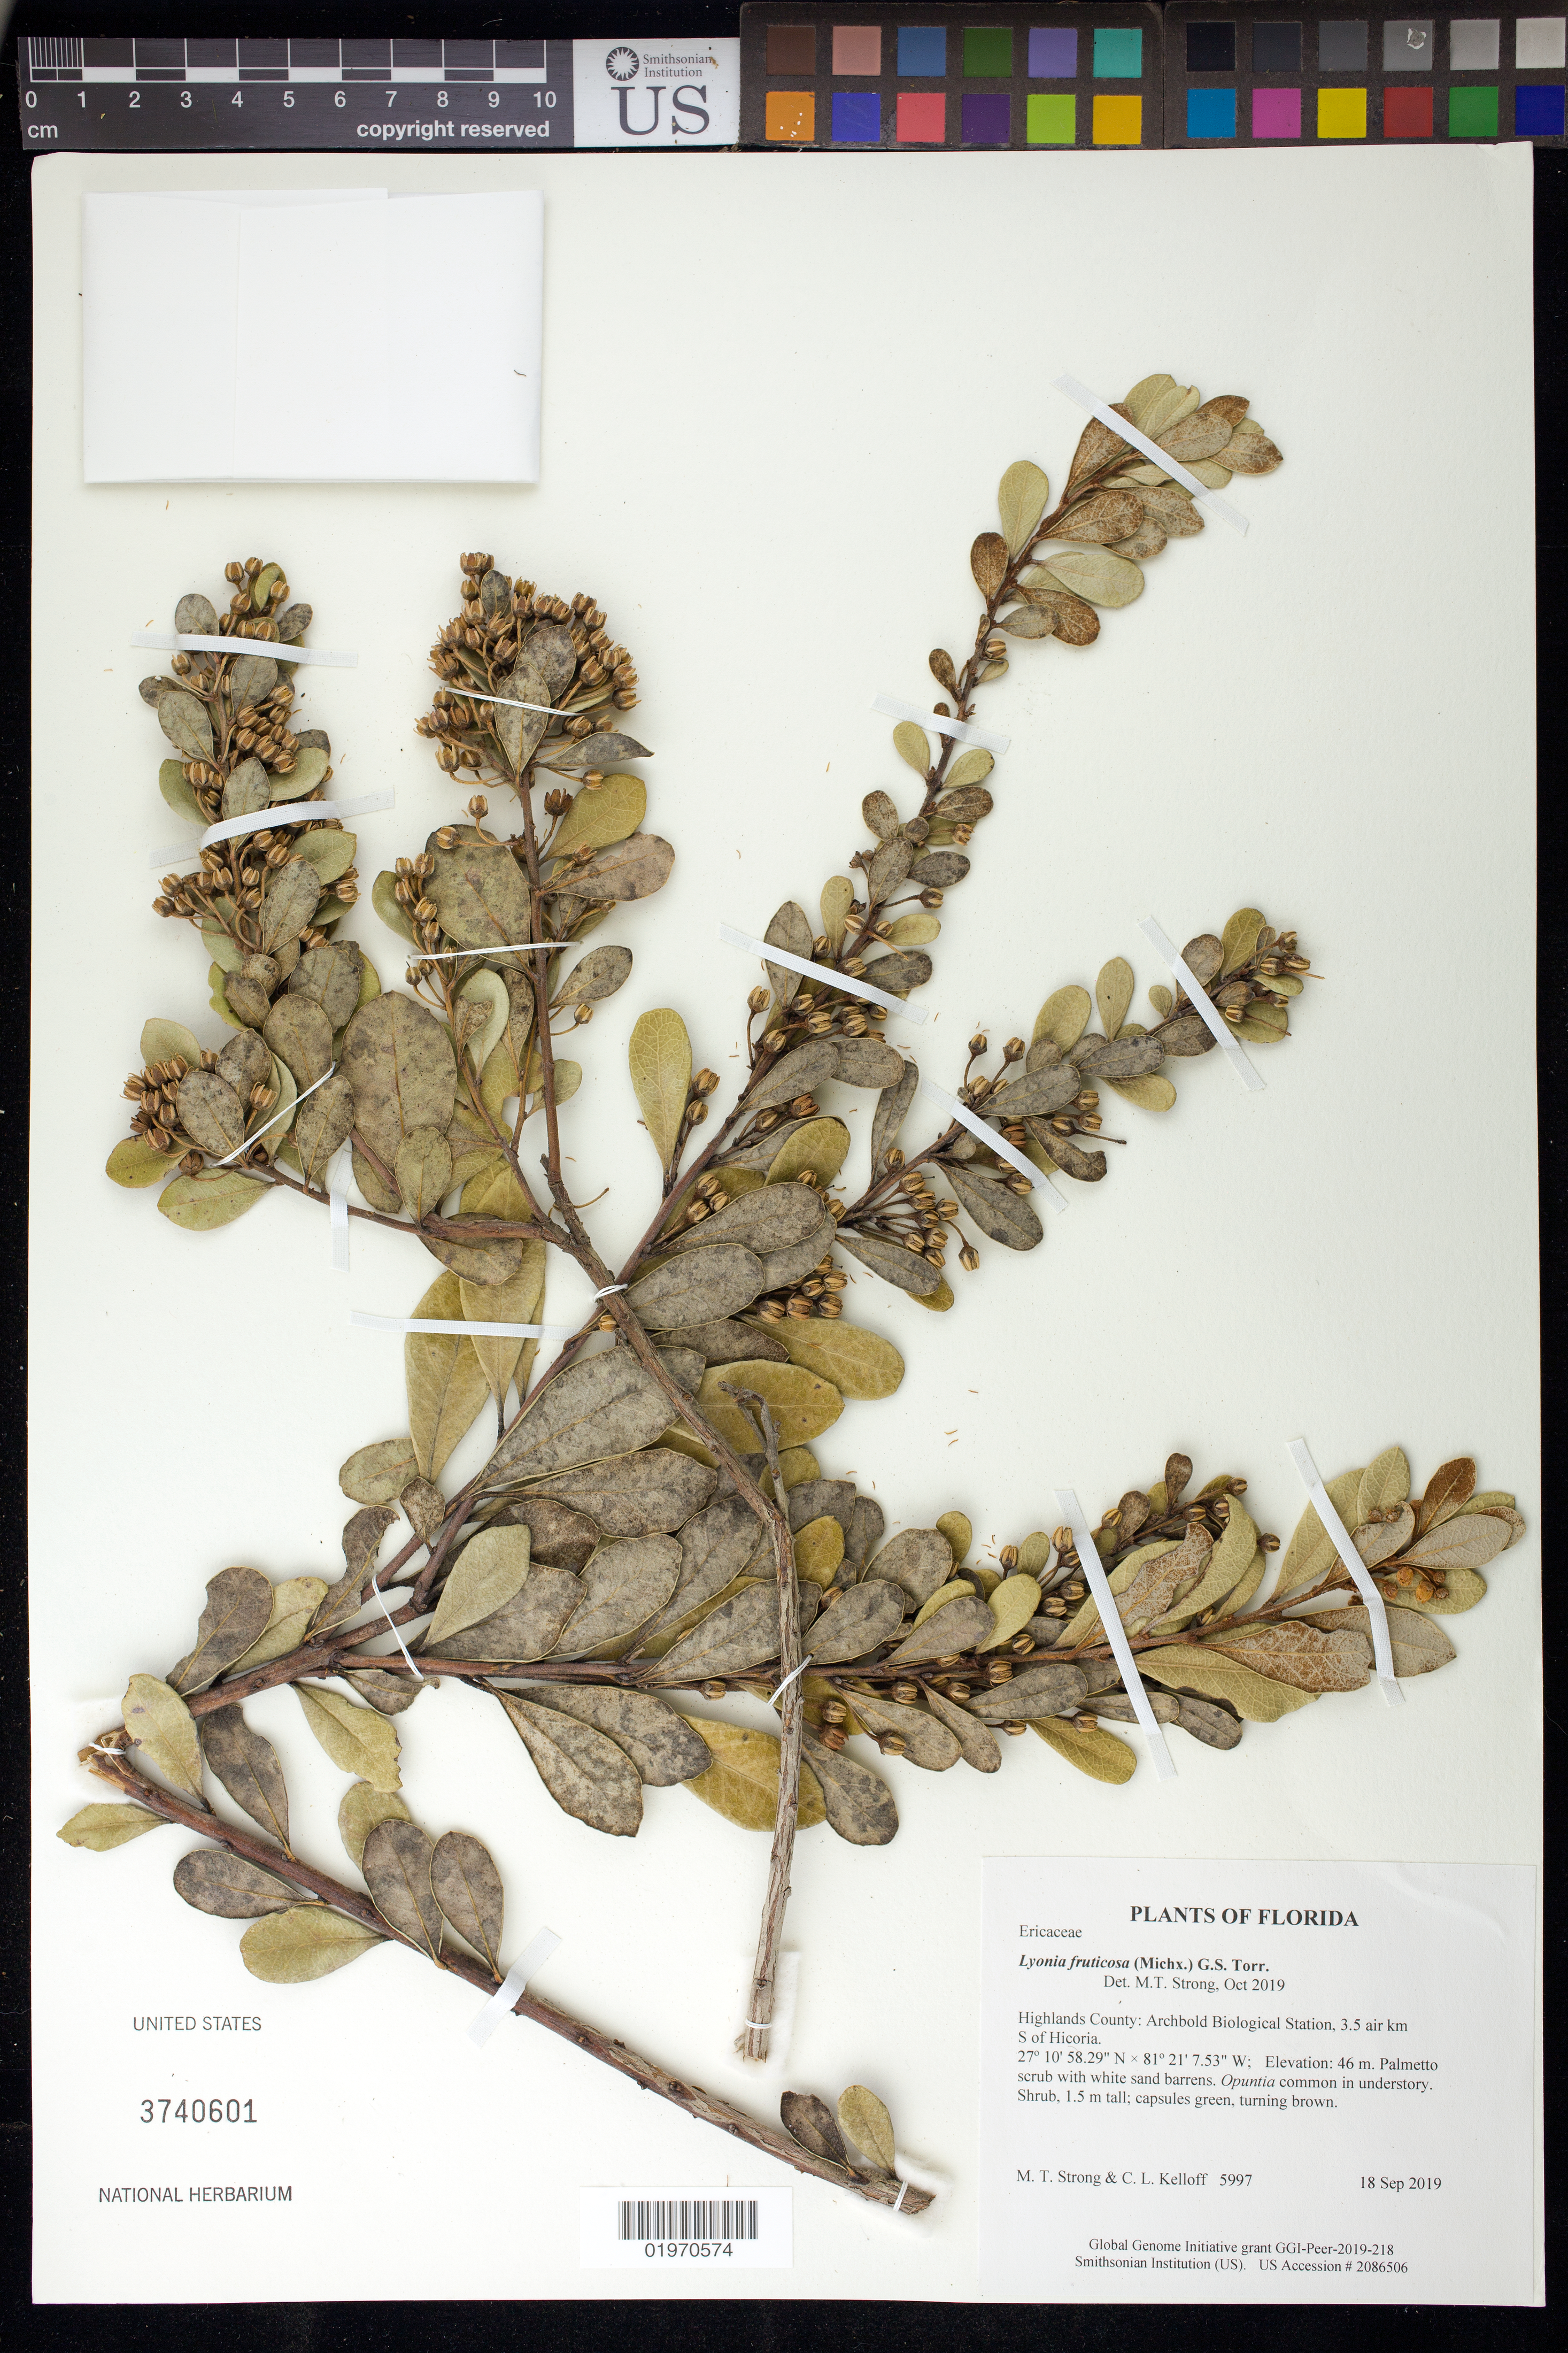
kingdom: Plantae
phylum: Tracheophyta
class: Magnoliopsida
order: Ericales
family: Ericaceae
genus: Lyonia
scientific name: Lyonia fruticosa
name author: (Michx.) G.S. Torr.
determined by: Strong, Mark T., (BOT), Smithsonian Institution - National Museum of Natural History (UNITED STATES)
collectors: M. T. Strong & C. L. Kelloff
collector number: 5997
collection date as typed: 18 Sep 2019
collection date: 2019-09-18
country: United States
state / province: Florida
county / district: Highlands County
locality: Archbold Biological Station, 3.5 air km S of Hicoria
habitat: Palmetto scrub with white sand barrens. Opuntia common in understory.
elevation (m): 46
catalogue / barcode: US 3740601